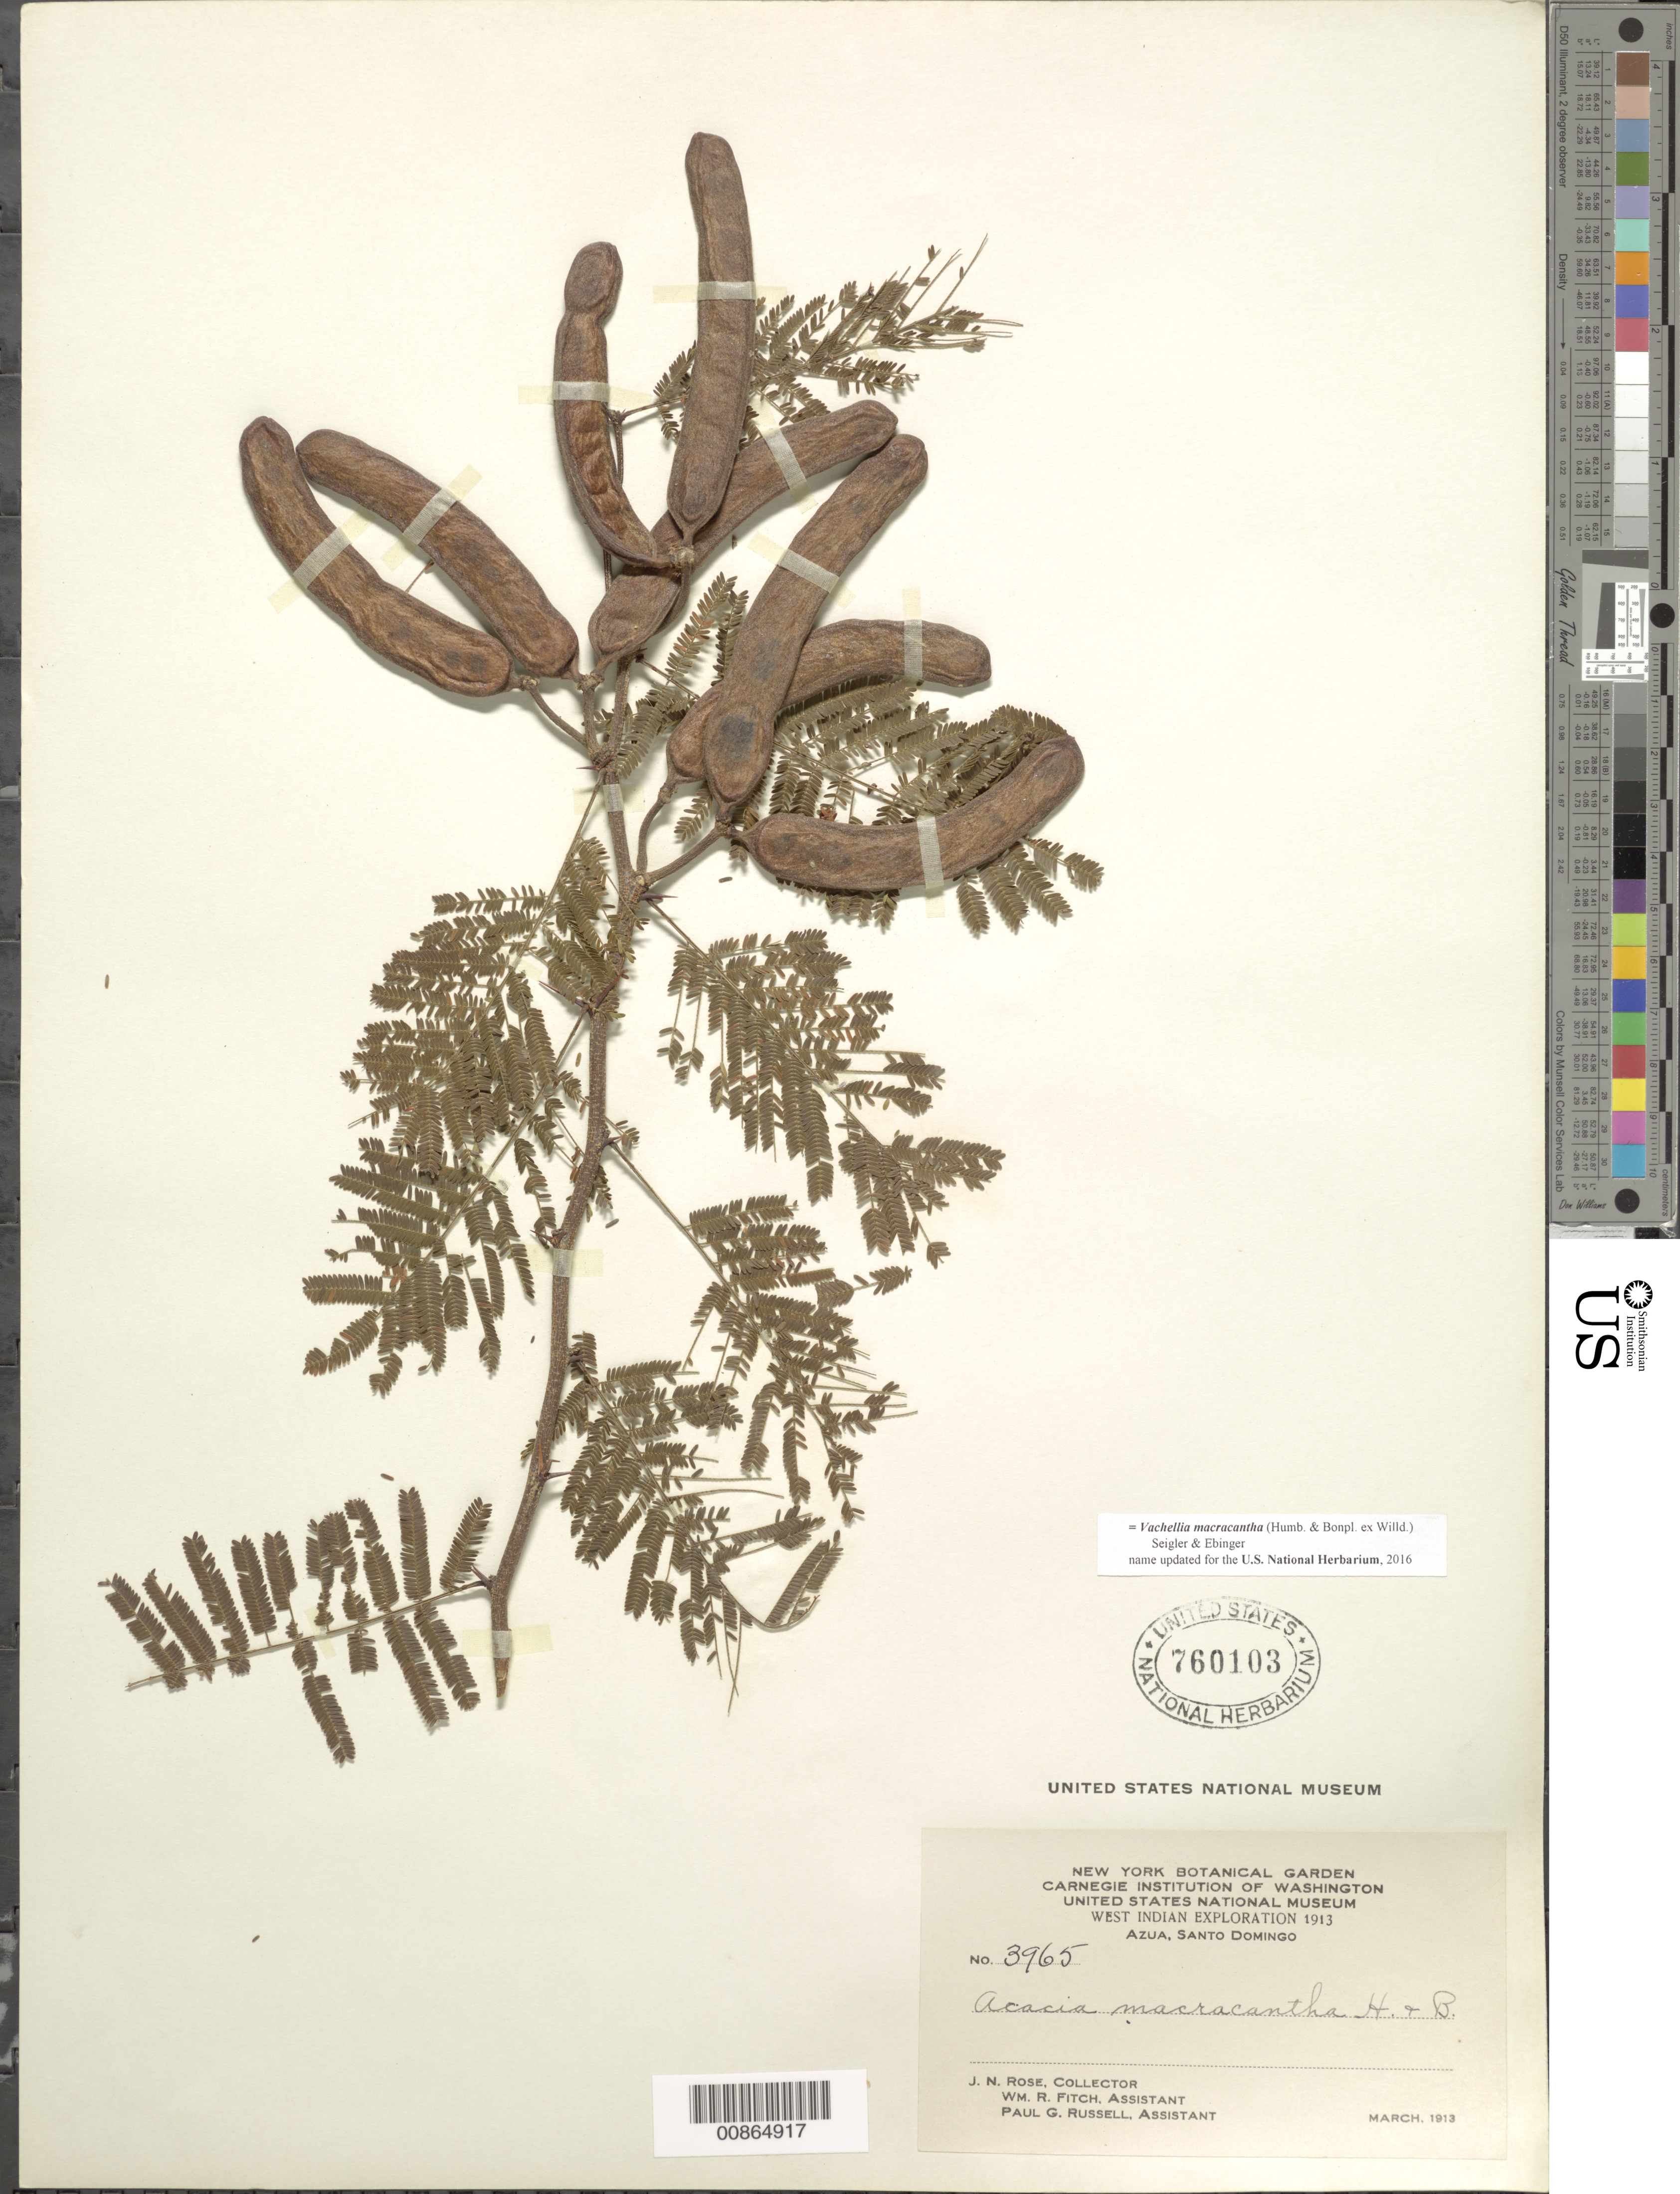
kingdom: Plantae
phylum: Tracheophyta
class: Magnoliopsida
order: Fabales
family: Fabaceae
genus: Vachellia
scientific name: Vachellia macracantha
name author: (Humb. & Bonpl. ex Willd.) Seigler & Ebinger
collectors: J. N. Rose, W. R. Fitch & P. G. Russell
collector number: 3965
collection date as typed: Mar 1913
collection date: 1913-03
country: Dominican Republic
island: Hispaniola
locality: Azua, Santo Domingo.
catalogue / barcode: US 760103